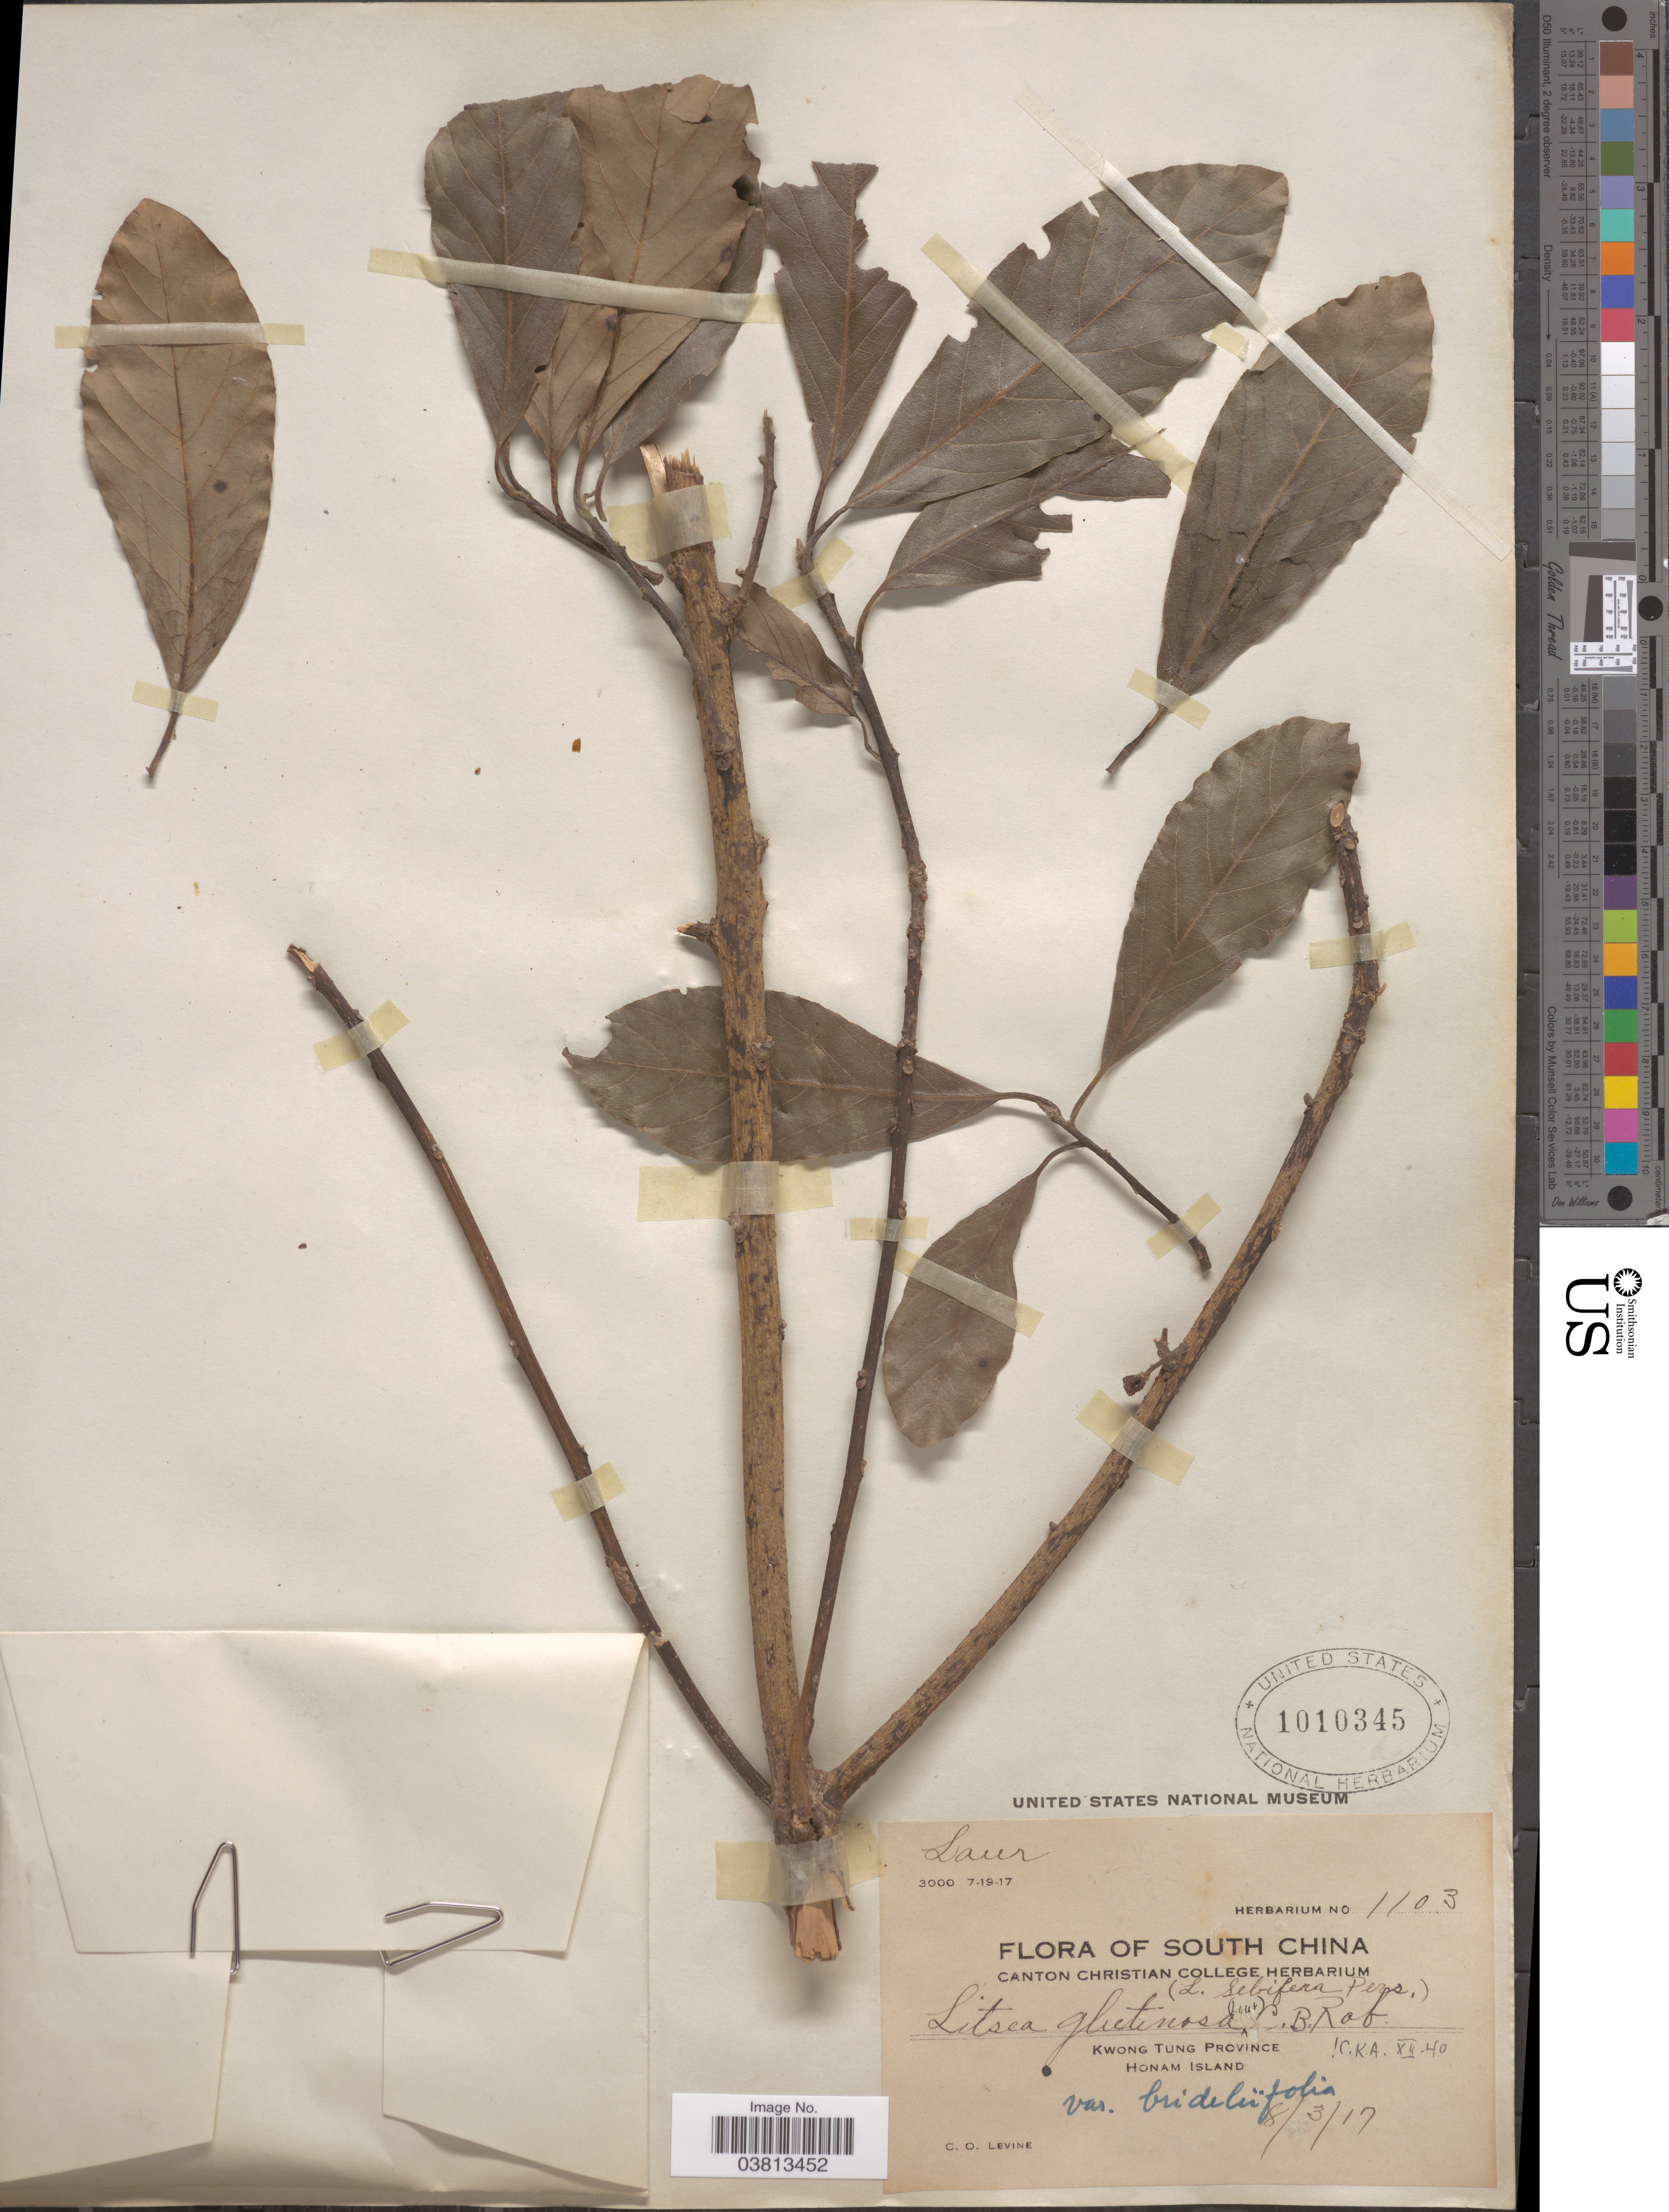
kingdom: Plantae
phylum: Tracheophyta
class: Magnoliopsida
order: Laurales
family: Lauraceae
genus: Litsea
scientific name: Litsea glutinosa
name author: (Lour.) C.B. Rob.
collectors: C. O. Levine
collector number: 1103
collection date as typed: Transcribed d/m/y: 8/3/17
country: China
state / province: Guangdong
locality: South China. Kwong Tung Province, Honam Island.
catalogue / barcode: US 1010345